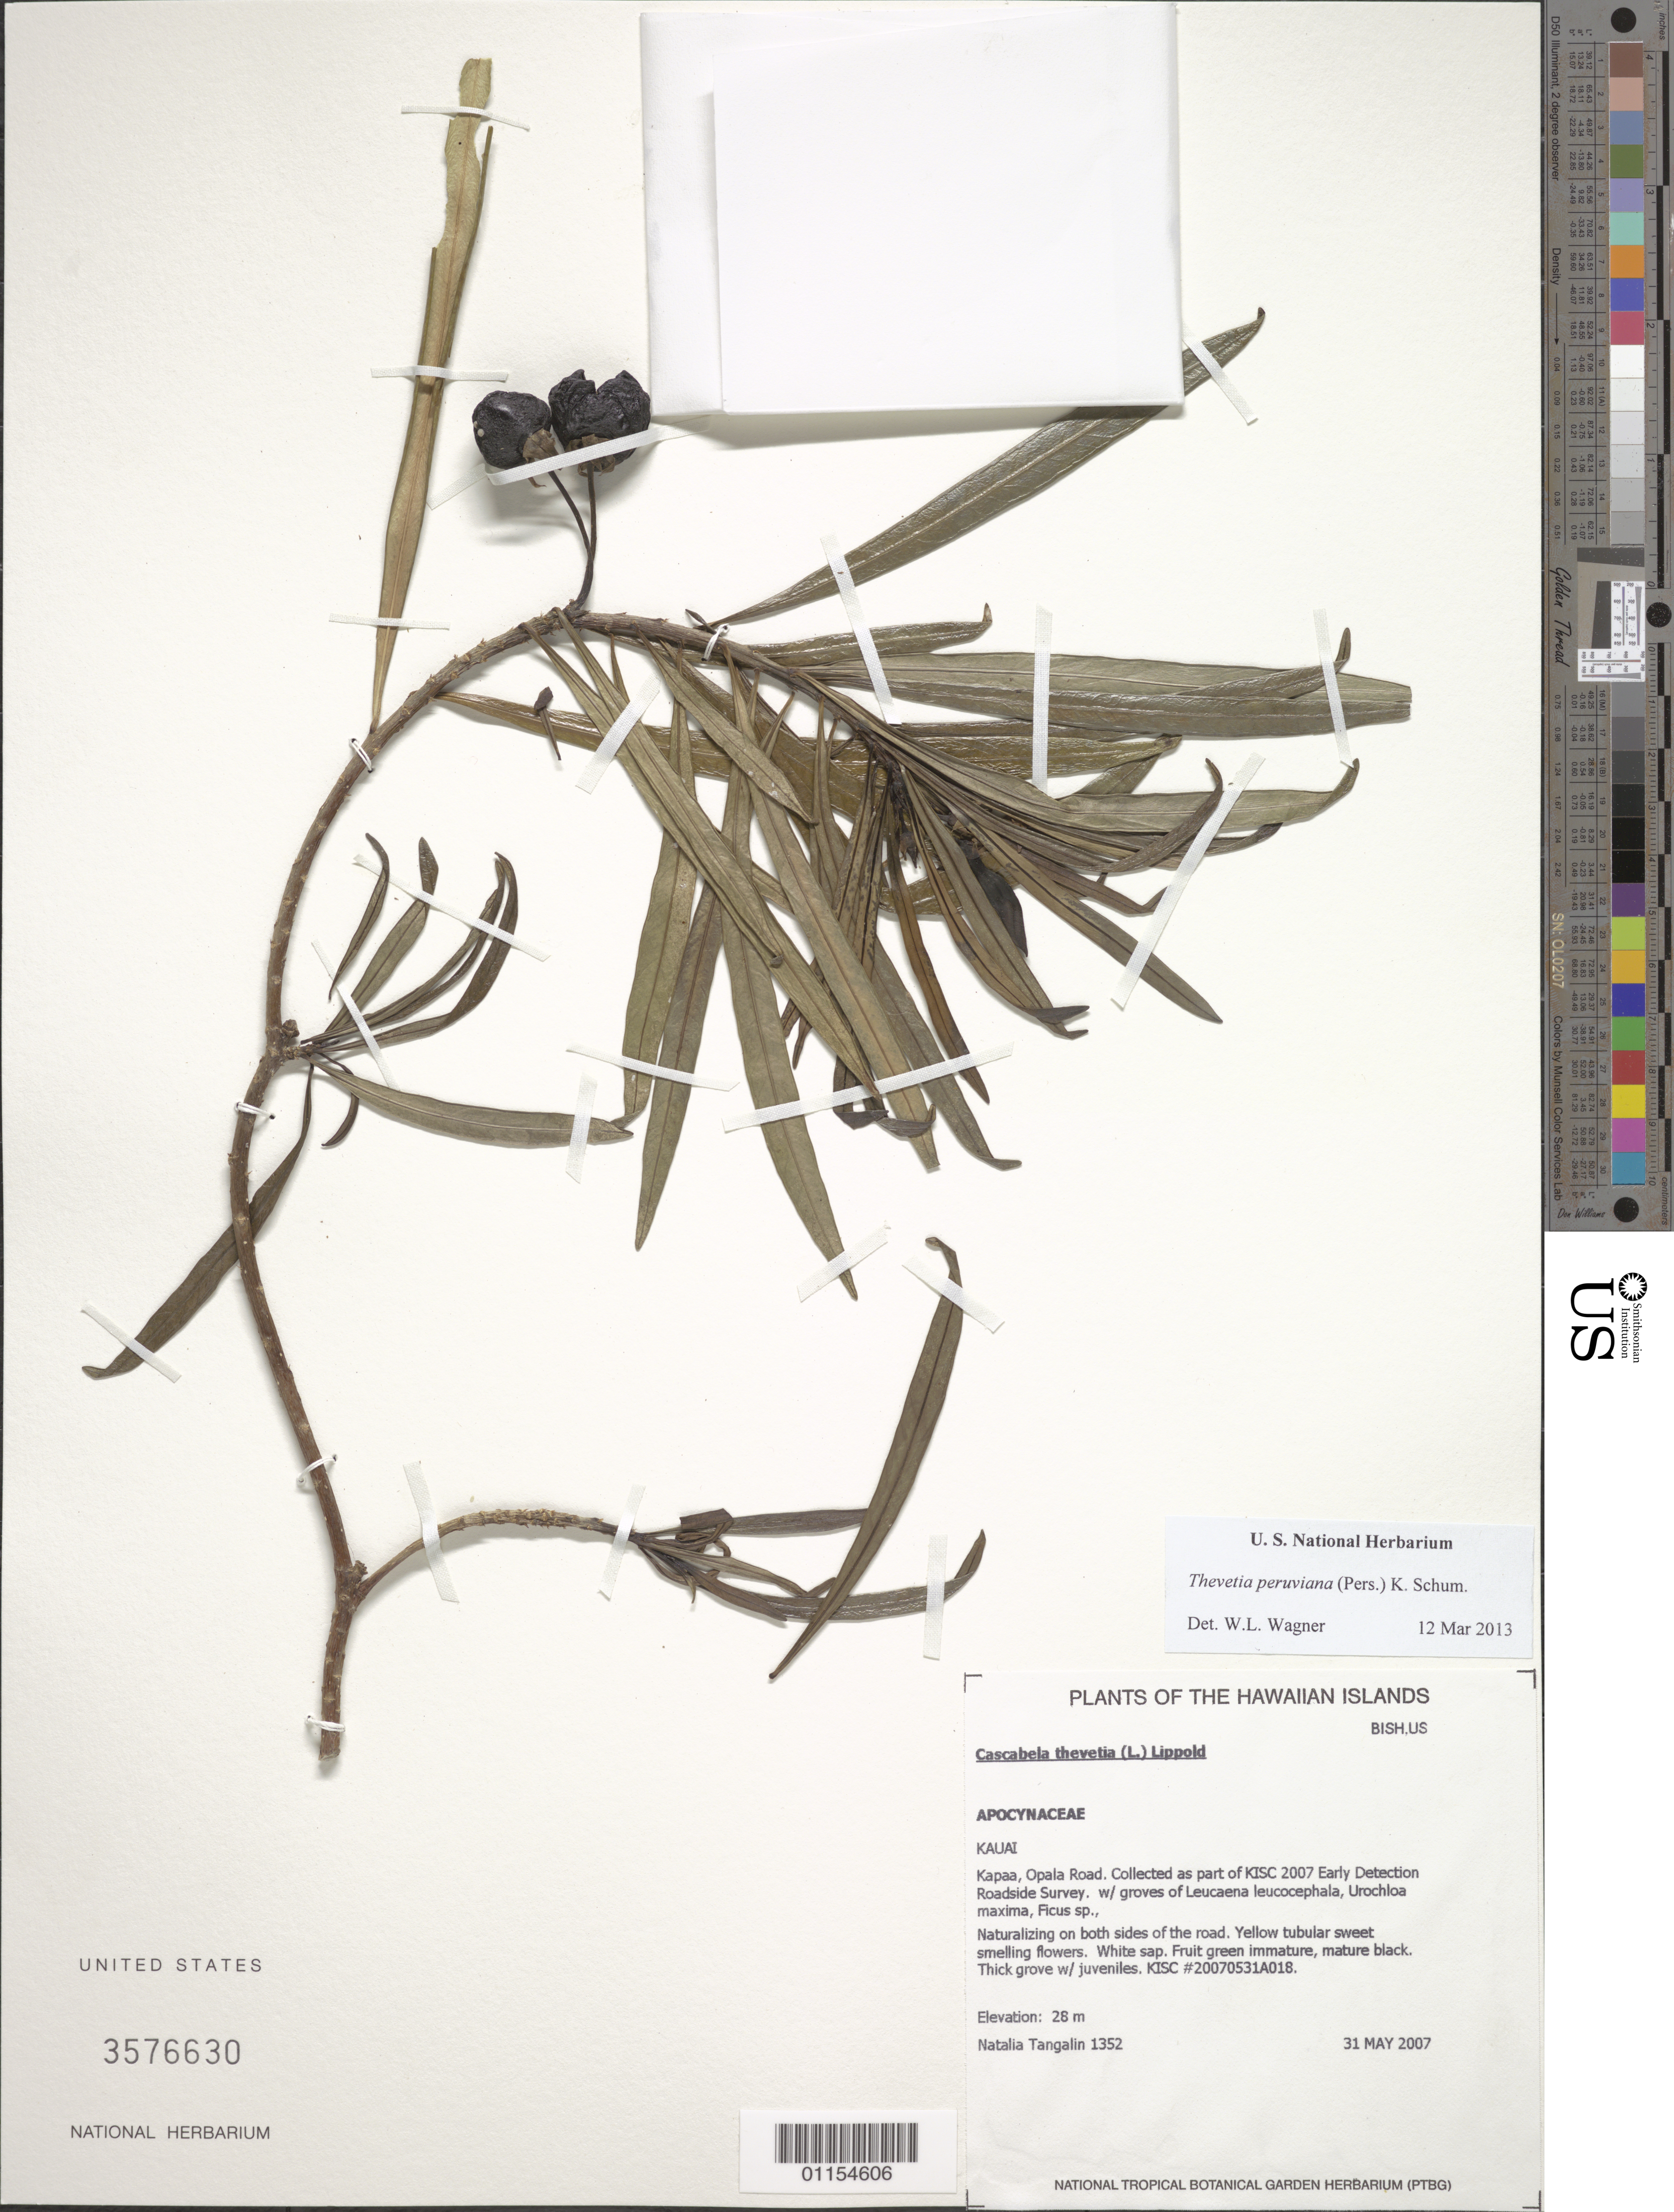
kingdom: Plantae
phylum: Tracheophyta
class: Magnoliopsida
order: Gentianales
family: Apocynaceae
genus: Thevetia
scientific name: Thevetia peruviana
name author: (Pers.) K. Schum.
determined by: Wagner, W. L., (BOT), Smithsonian Institution - National Museum of Natural History (UNITED STATES)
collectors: N. Tangalin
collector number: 1352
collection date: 2007-05-31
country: United States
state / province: Hawaii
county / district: Kaui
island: Kaua'i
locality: Kapa'a, Opala Road.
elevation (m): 28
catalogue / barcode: US 3576630